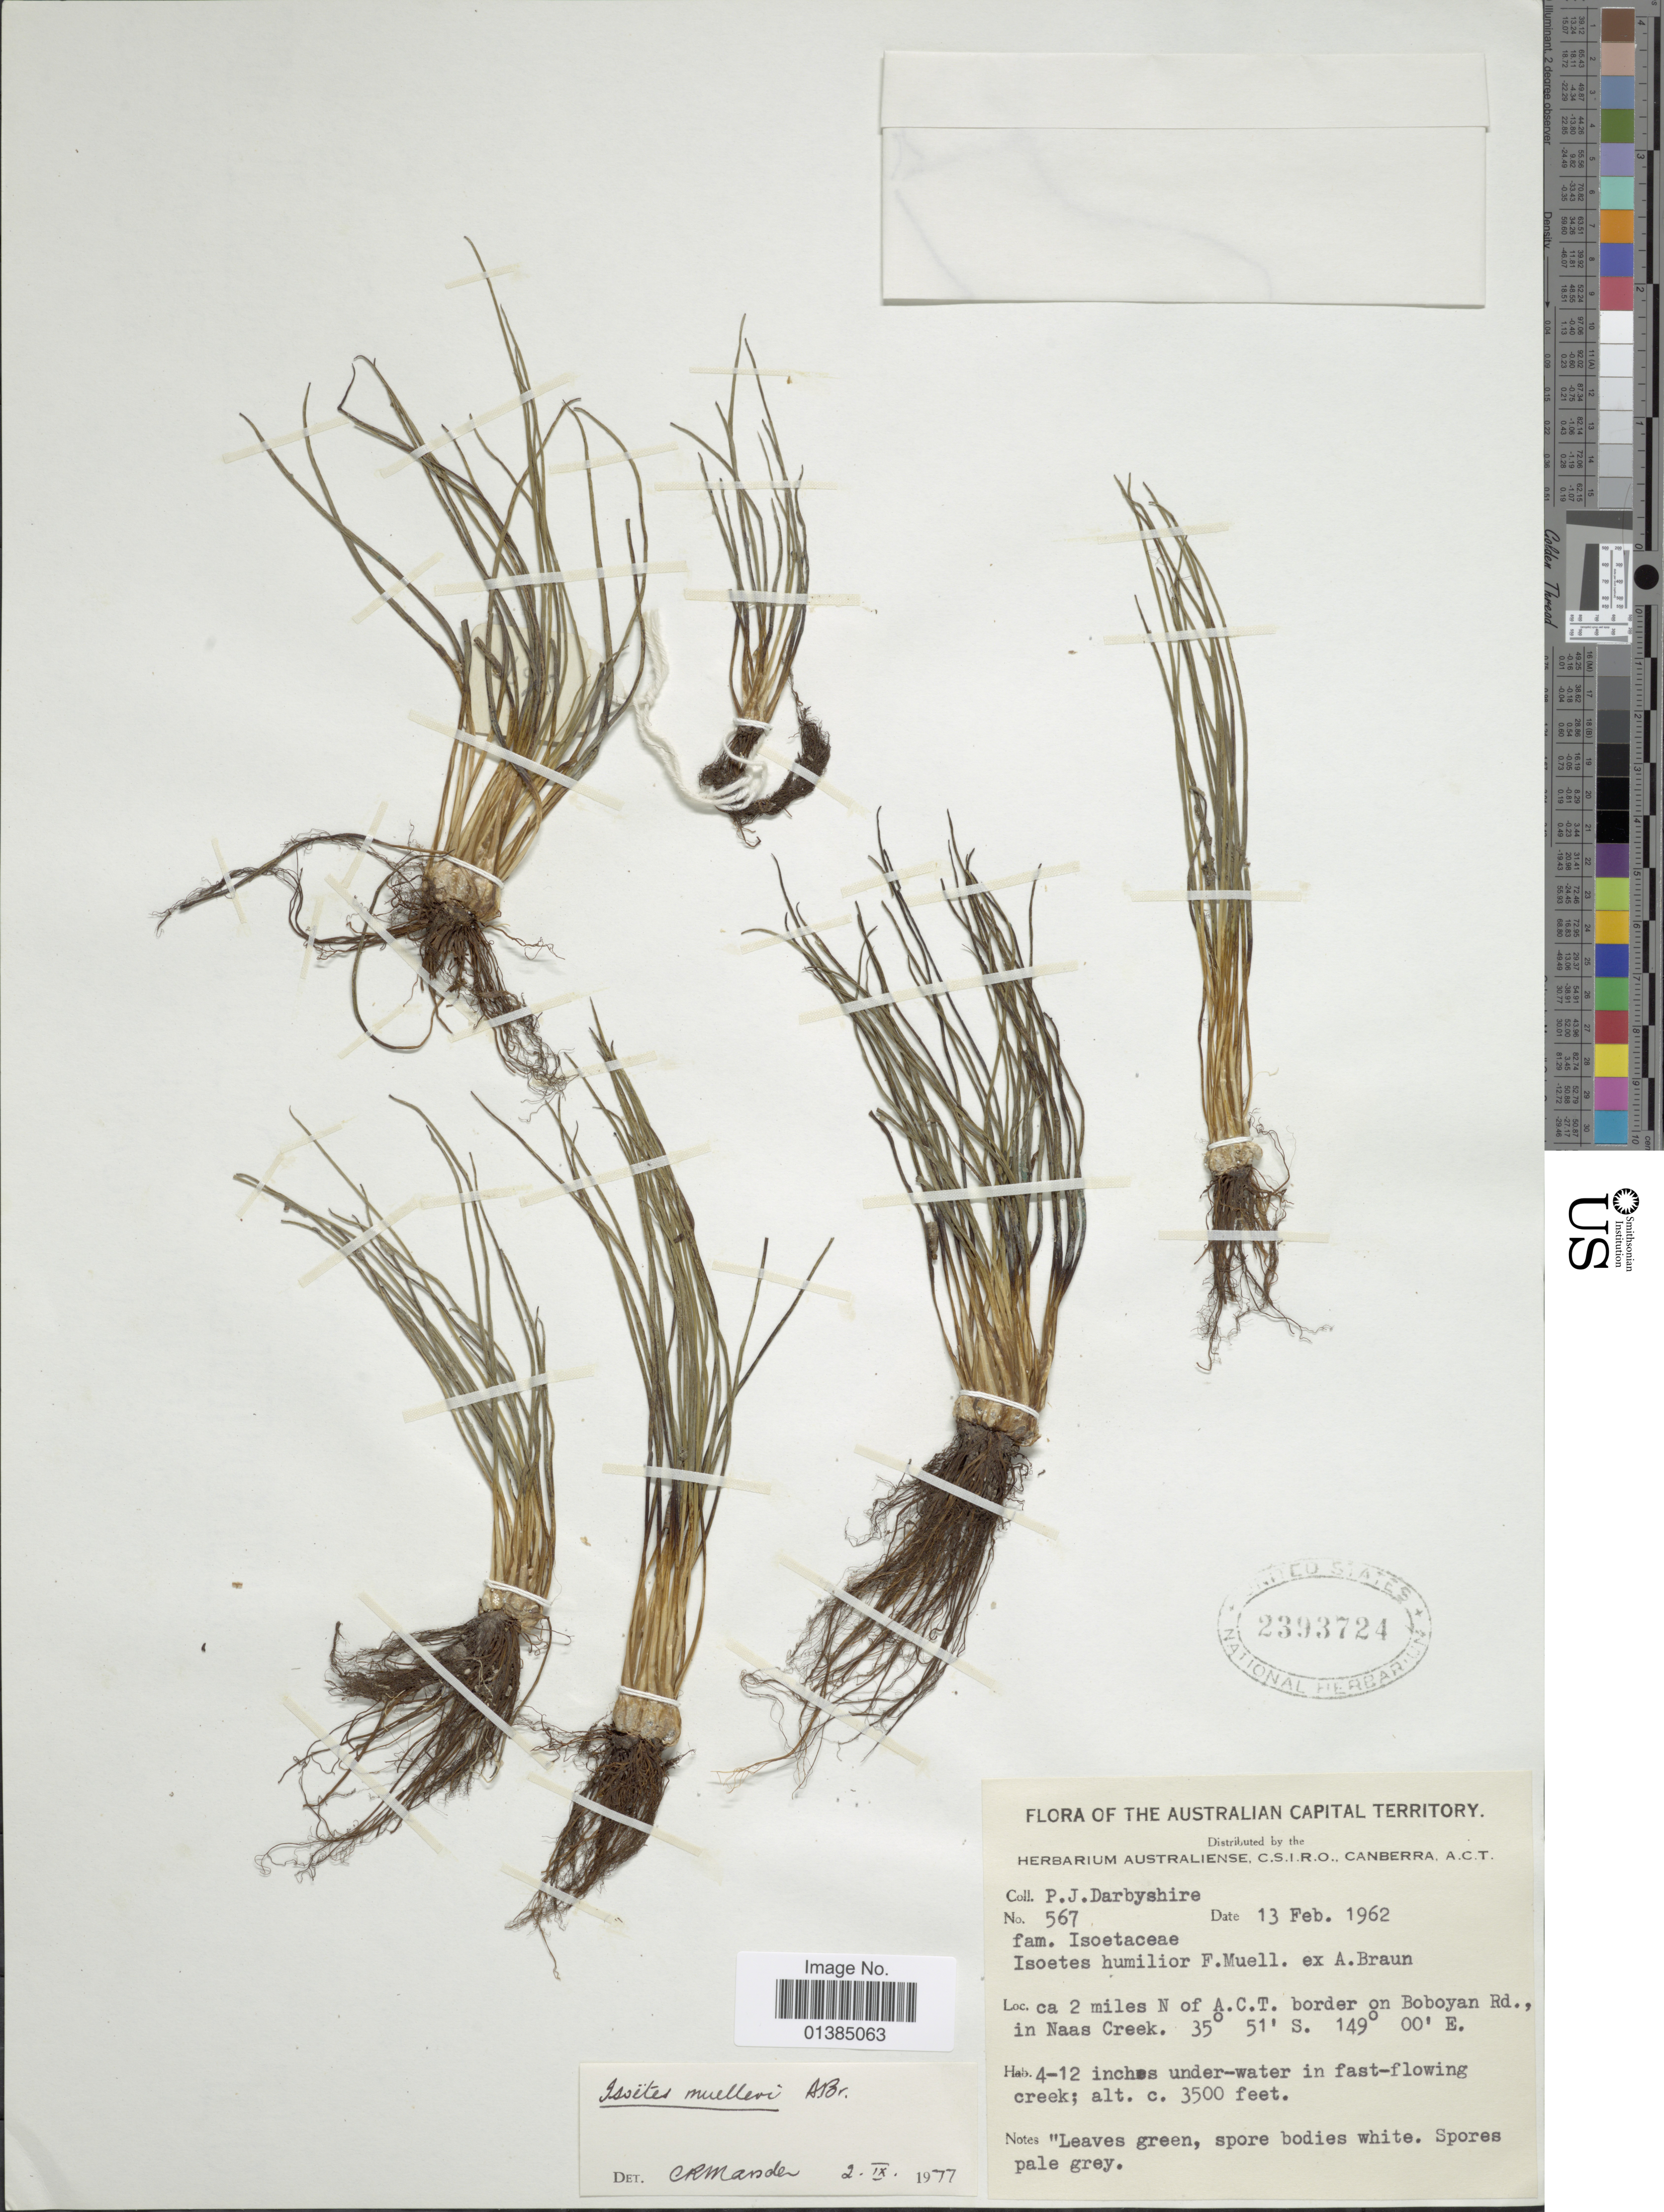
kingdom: Plantae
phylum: Tracheophyta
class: Lycopodiopsida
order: Isoetales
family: Isoetaceae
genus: Isoetes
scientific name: Isoetes muelleri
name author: A. Braun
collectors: P. Darbyshire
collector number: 567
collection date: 1962-02-13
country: Australia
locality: Ca 2 miles N of A.C.T. border on Boboyan Rd., in Naas Creek.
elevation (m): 1067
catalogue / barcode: US 2393724